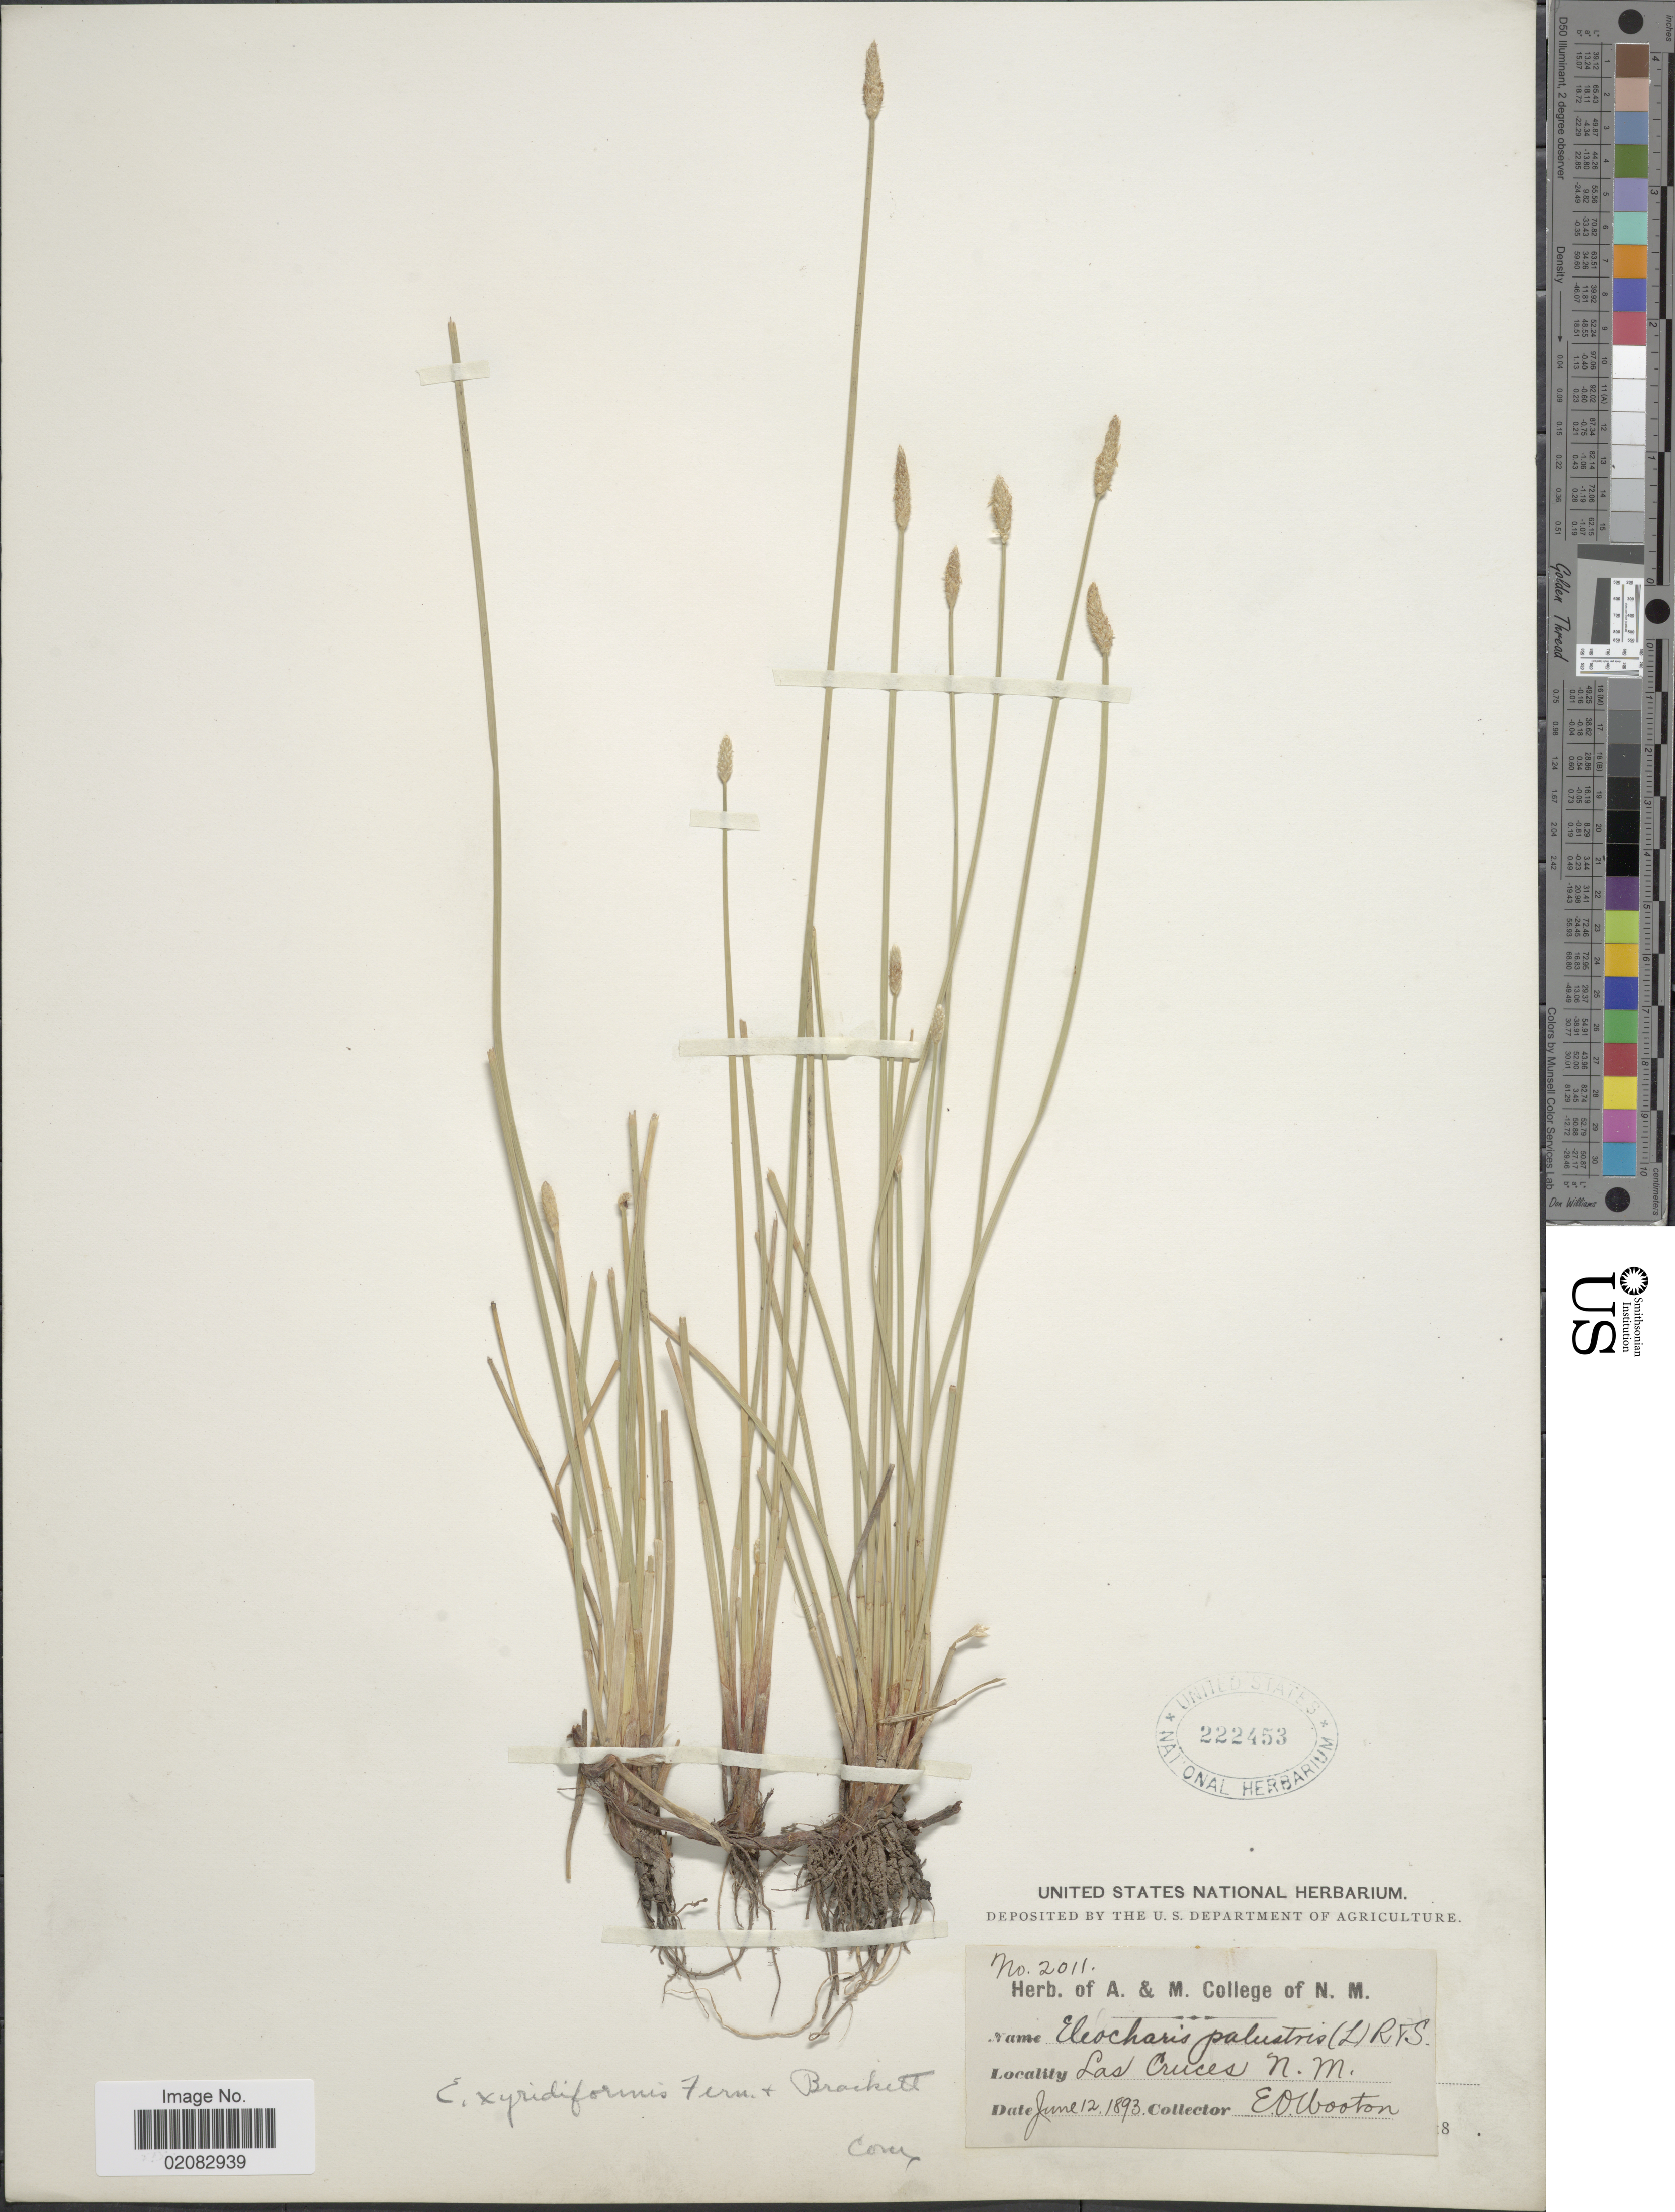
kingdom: Plantae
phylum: Tracheophyta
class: Liliopsida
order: Poales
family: Cyperaceae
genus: Eleocharis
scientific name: Eleocharis macrostachya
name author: Britton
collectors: E. O. Wooton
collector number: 2011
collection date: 1893-06-12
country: United States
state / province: New Mexico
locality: Las Cruces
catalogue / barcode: US 222453